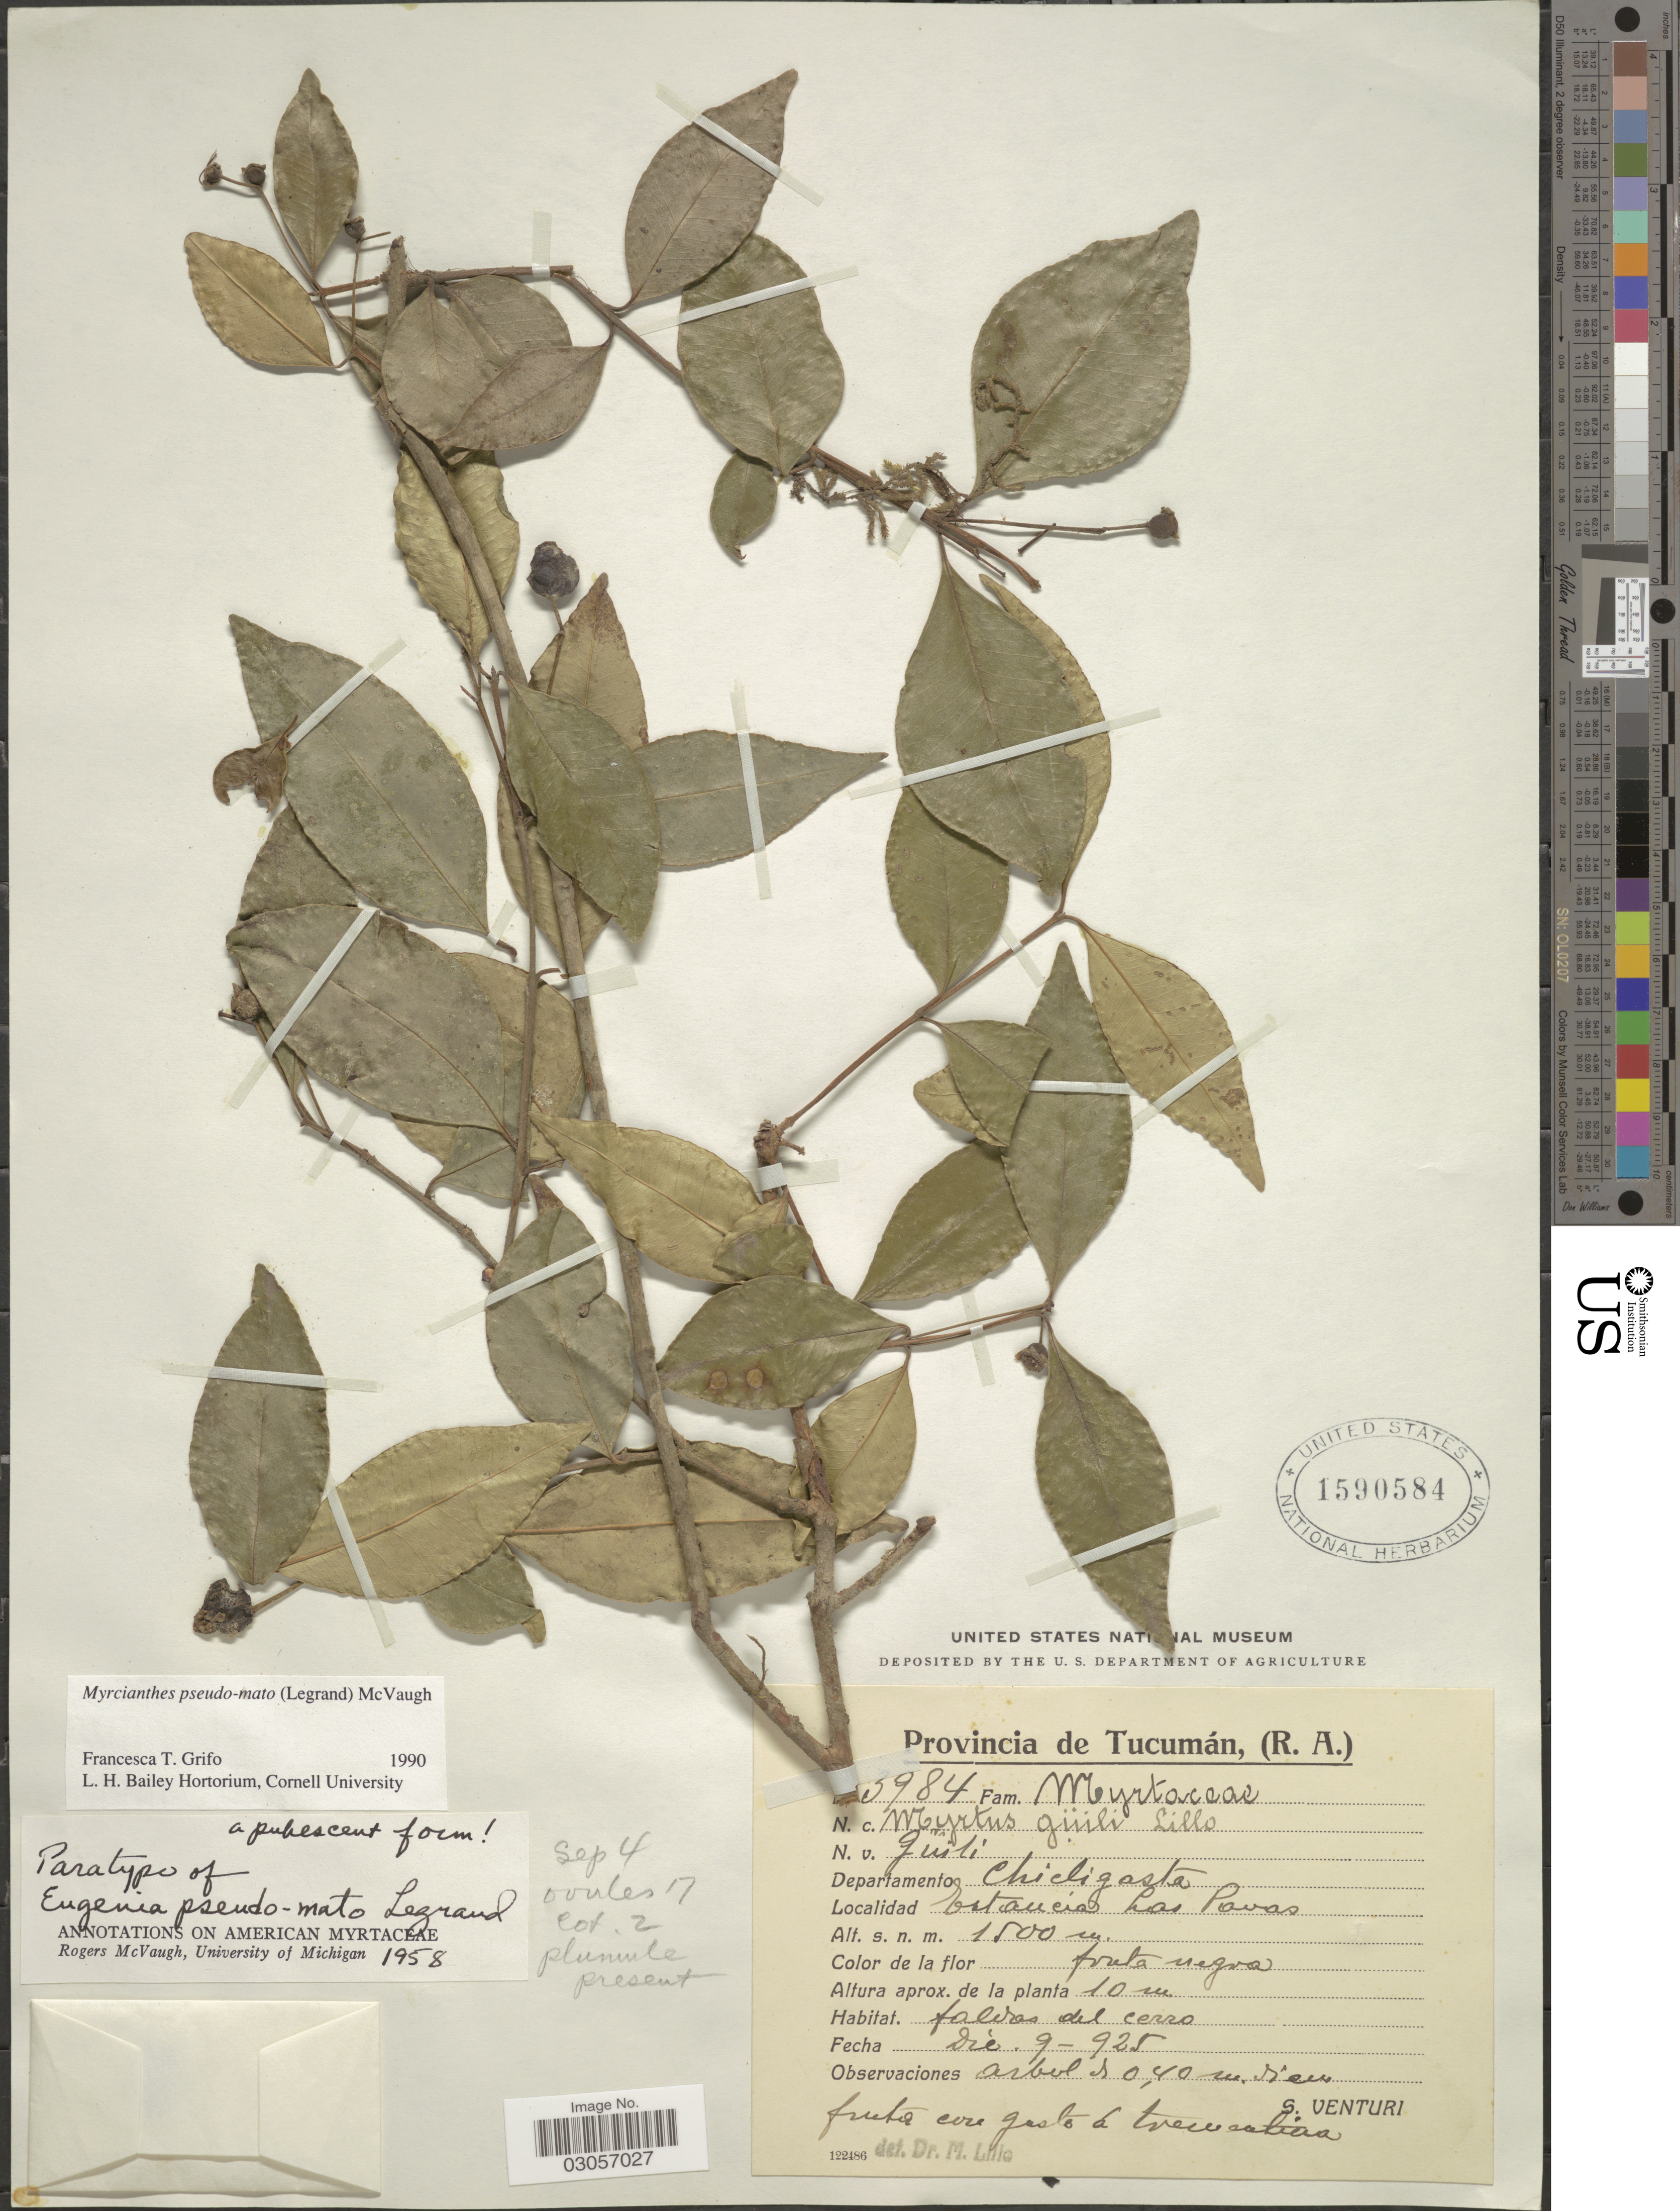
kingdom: Plantae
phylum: Tracheophyta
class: Magnoliopsida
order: Myrtales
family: Myrtaceae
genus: Myrcianthes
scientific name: Myrcianthes pseudomato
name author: (D. Legrand) McVaugh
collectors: S. Venturi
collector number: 3984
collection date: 1925-12-09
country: Argentina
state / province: Tucuman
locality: Departamento Chicligasta, Estancia Las Pavas.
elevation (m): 1500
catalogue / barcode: US 1590584